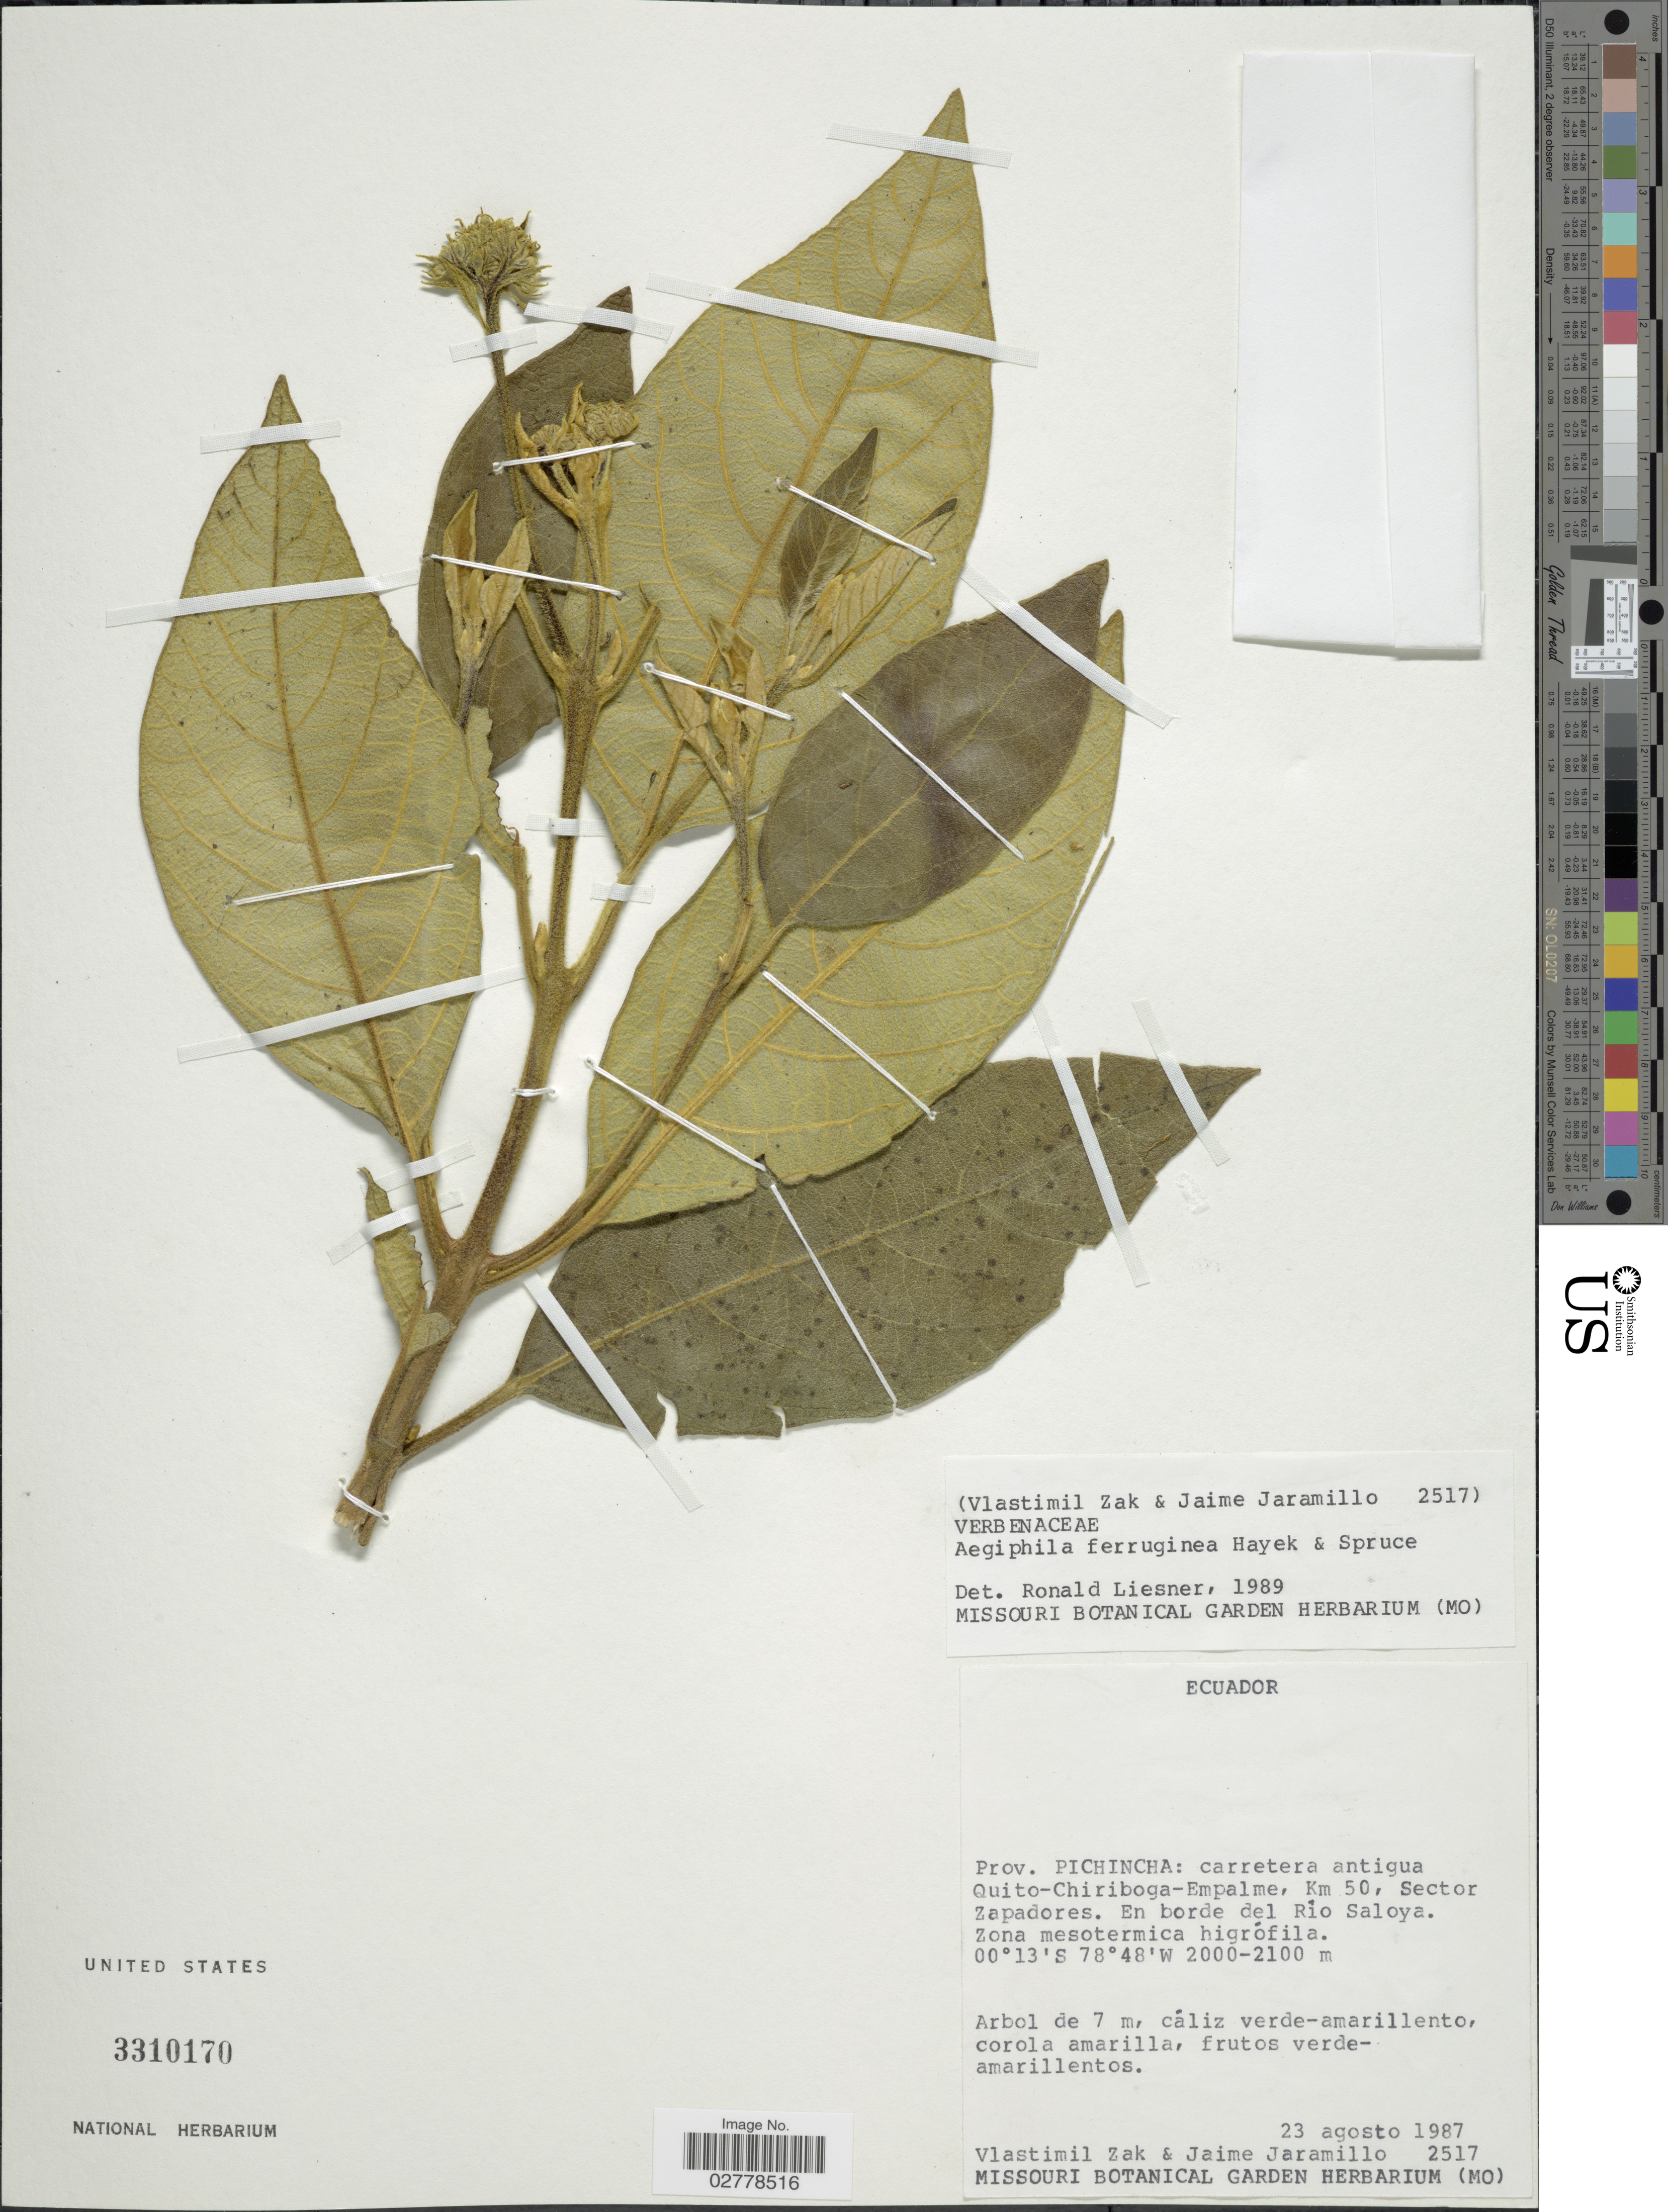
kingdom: Plantae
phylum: Tracheophyta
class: Magnoliopsida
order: Lamiales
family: Lamiaceae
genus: Aegiphila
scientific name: Aegiphila ferruginea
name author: Hayek & Spruce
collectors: V. Zak & J. Jaramillo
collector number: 2517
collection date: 1987-08-23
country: Ecuador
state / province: Pichincha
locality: Carretera antigua Quito-Chiriboga-Empalme, Km 50, Sector Zapadores. En borde del Rio Saloya. Zona mesotermica higrófila.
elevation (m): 2000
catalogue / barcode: US 3310170